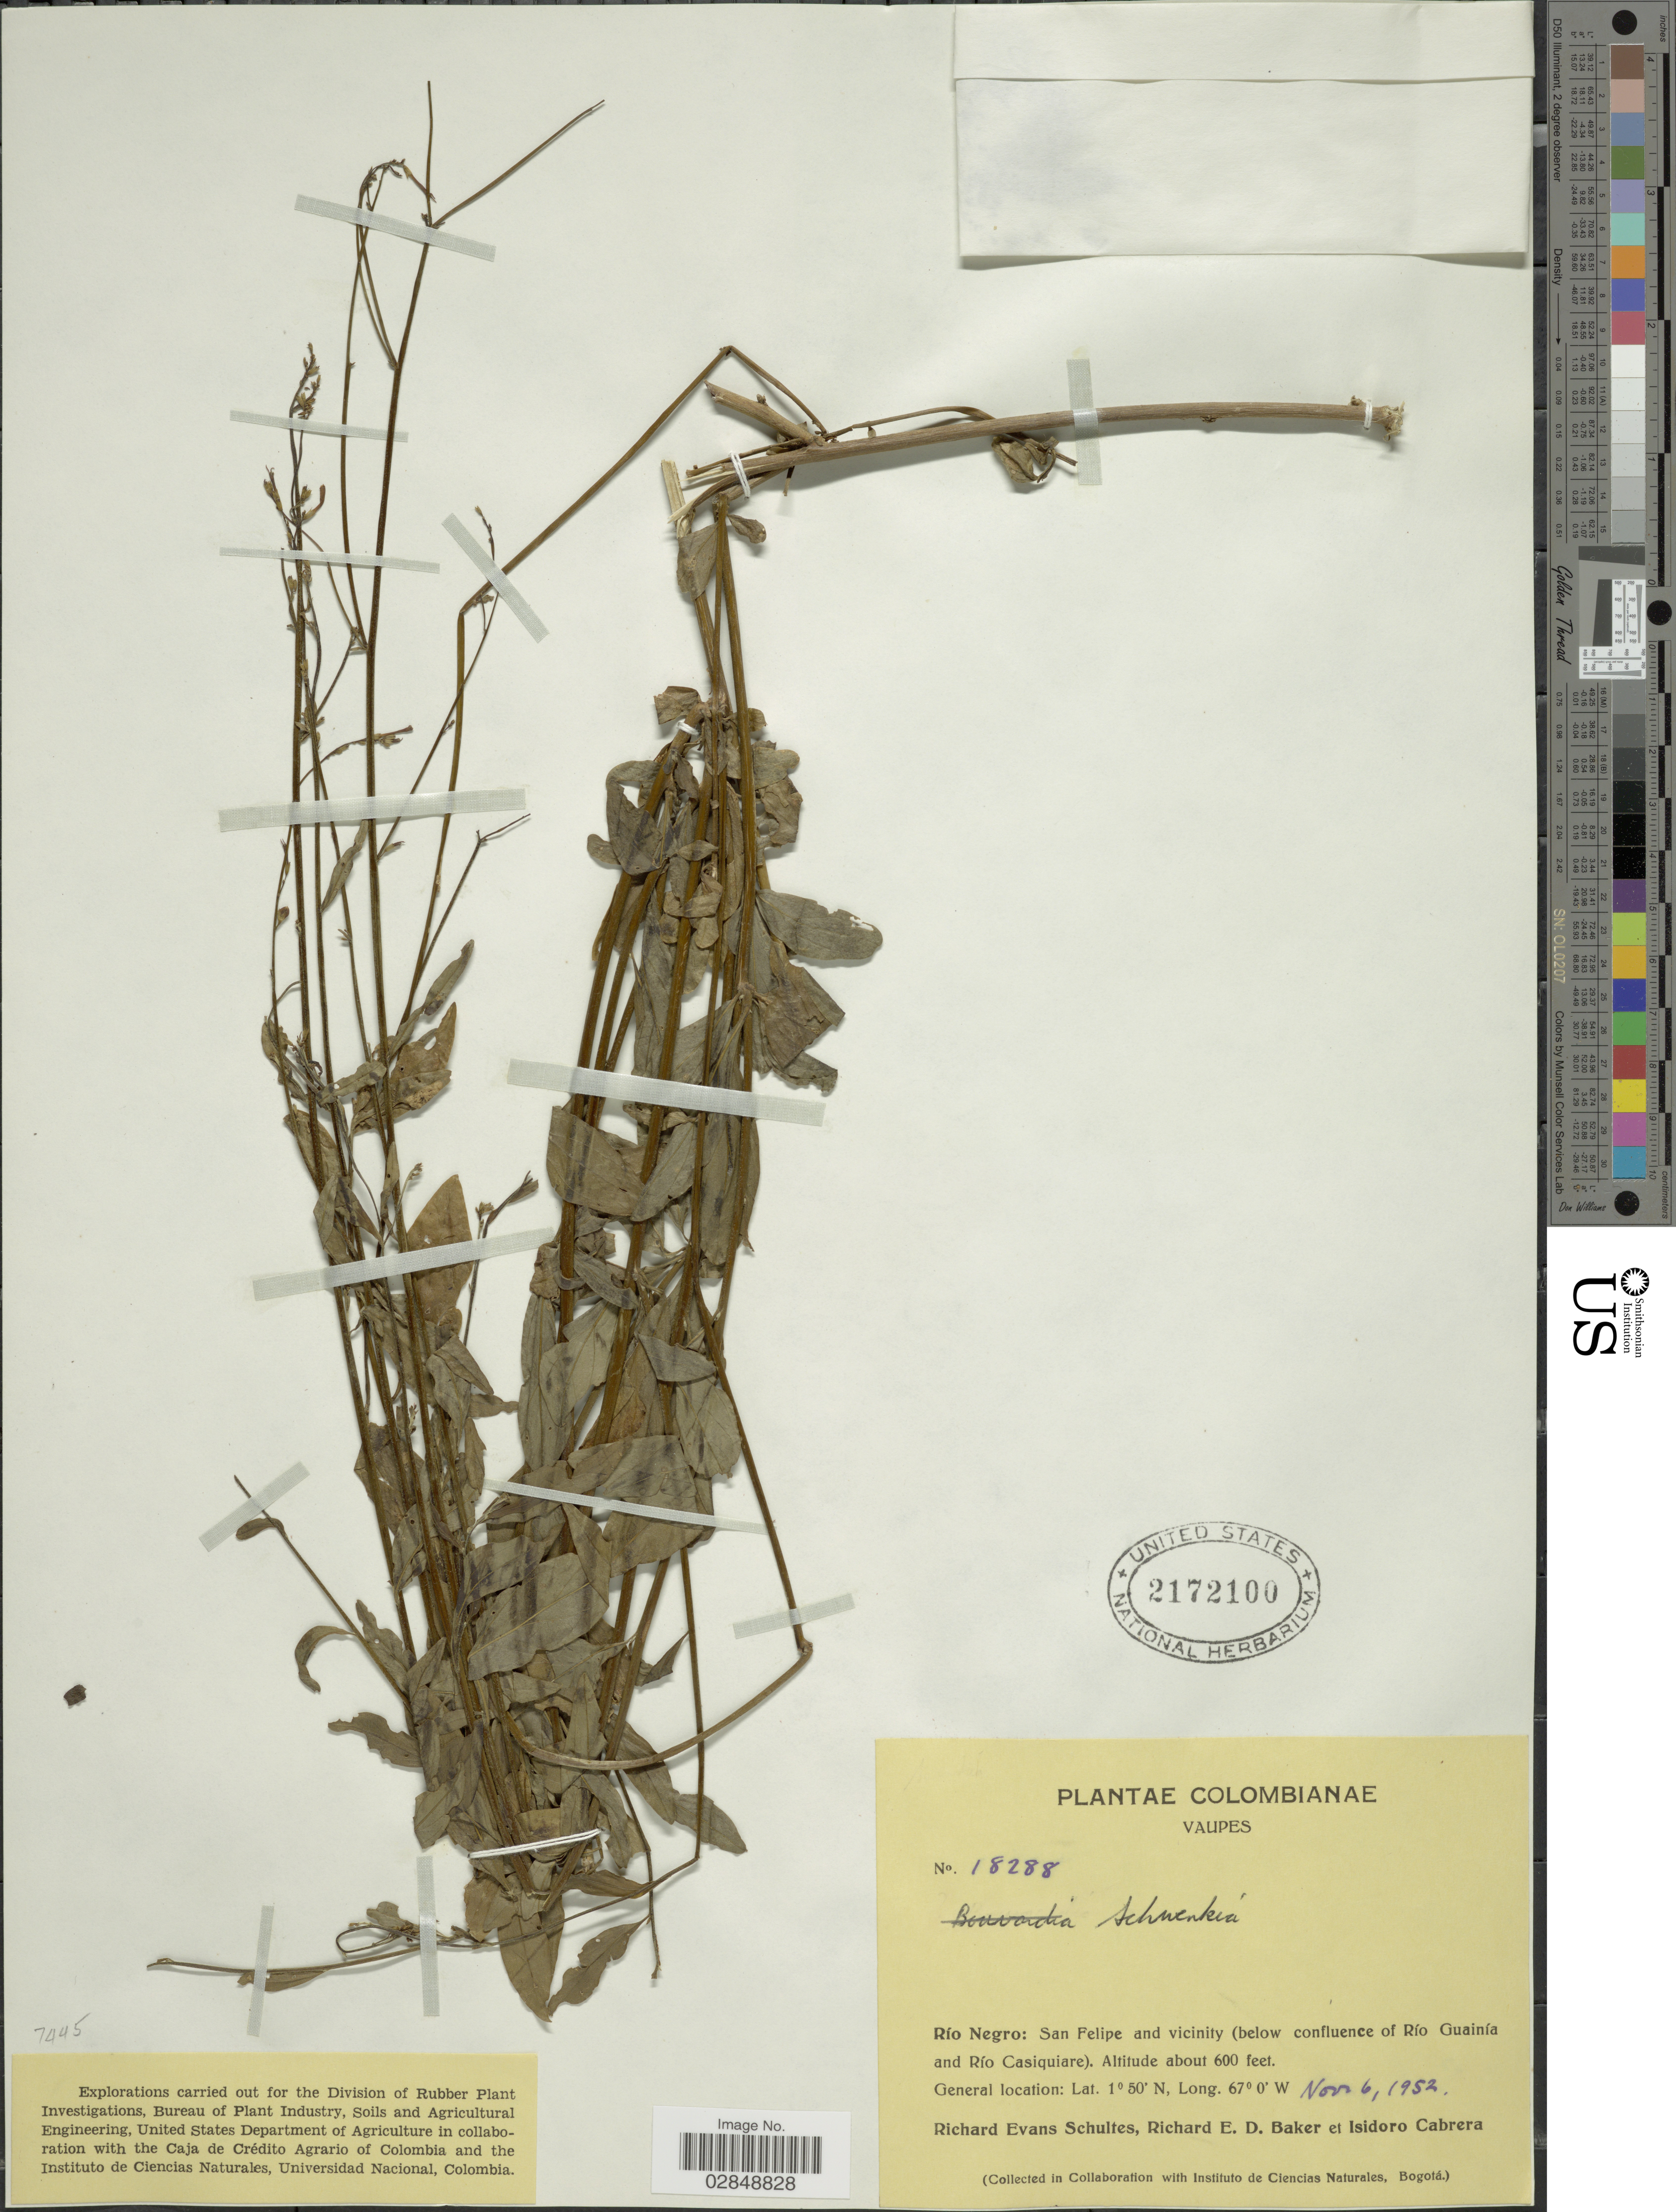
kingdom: Plantae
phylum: Tracheophyta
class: Magnoliopsida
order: Solanales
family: Solanaceae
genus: Schwenckia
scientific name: Schwenckia sp.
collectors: R. E. Schultes, R. E. D. Baker & I. Cabrera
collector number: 18288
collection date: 1952-11-06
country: Colombia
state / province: Vaupés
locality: Río Negro: San Felipe and vicinity (below confluence of Río Guainía and Río Casiquiare).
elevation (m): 183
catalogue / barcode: US 2172100